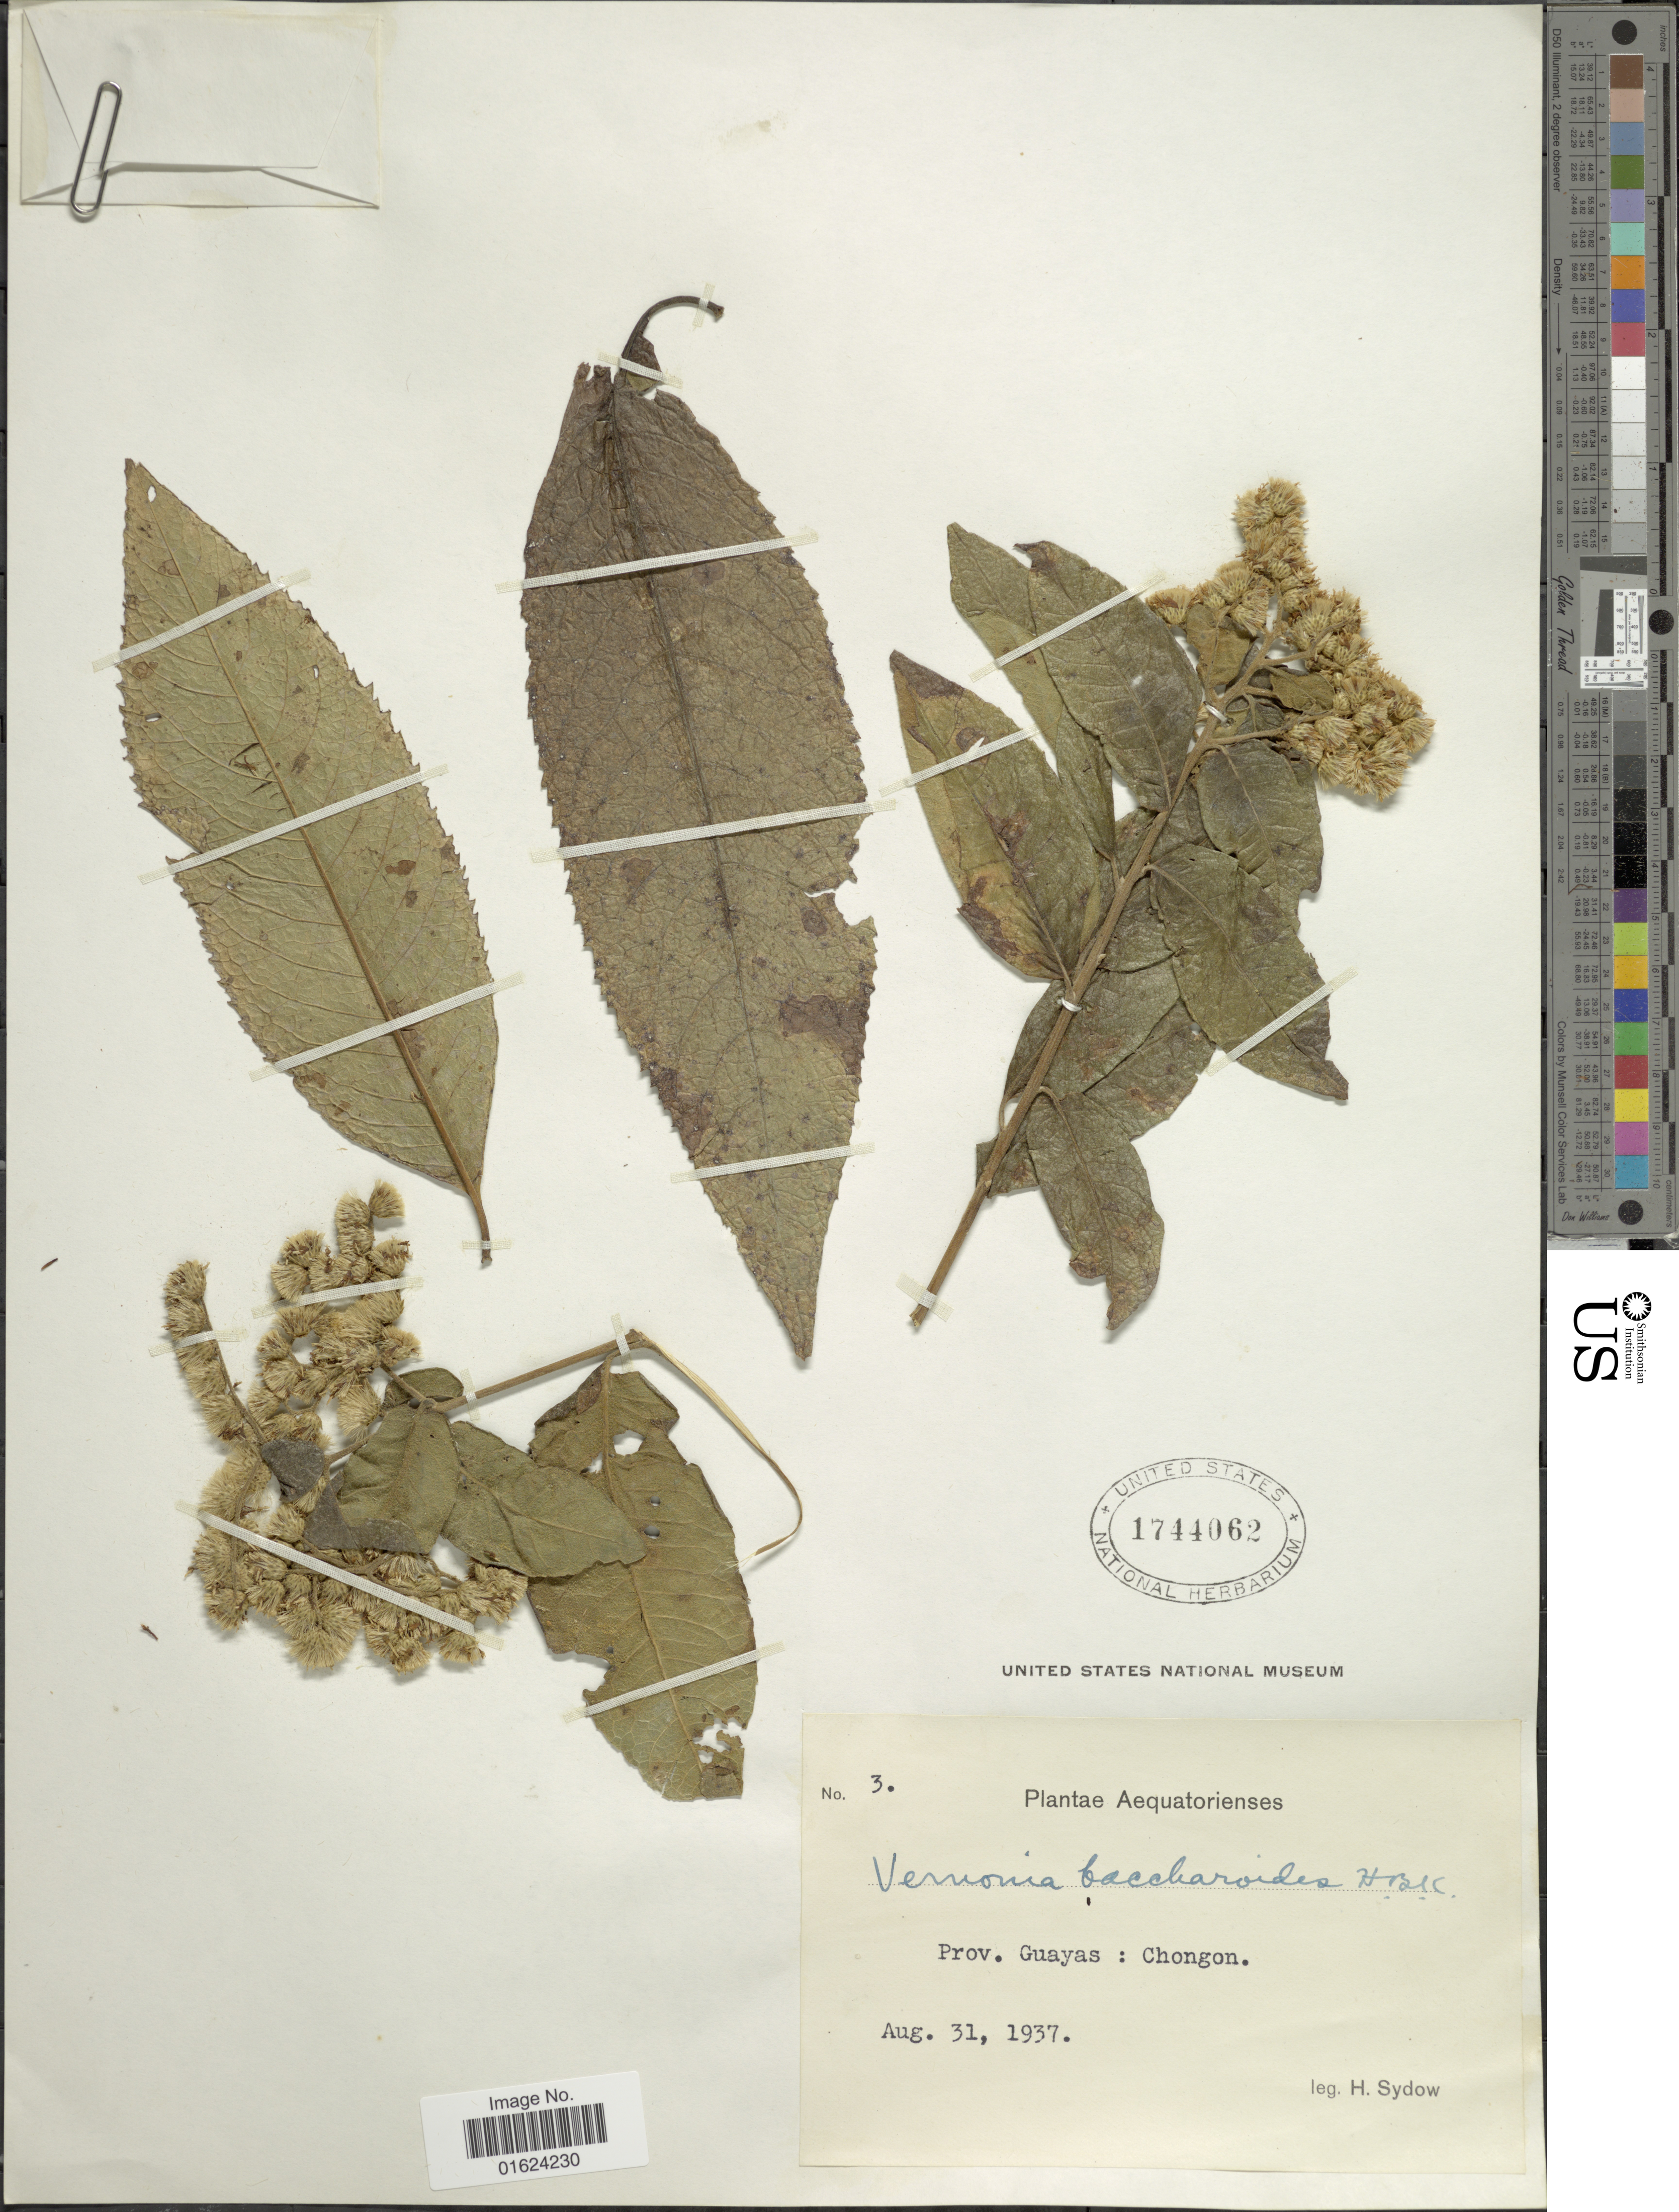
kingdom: Plantae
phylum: Tracheophyta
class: Magnoliopsida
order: Asterales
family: Asteraceae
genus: Vernonanthura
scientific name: Vernonanthura patens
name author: (Kunth) H. Rob.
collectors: H. Sydow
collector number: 3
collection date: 1937-08-31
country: Ecuador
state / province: Guayas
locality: Aequatorienses, Prov. Guays: Chongon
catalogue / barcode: US 1744062